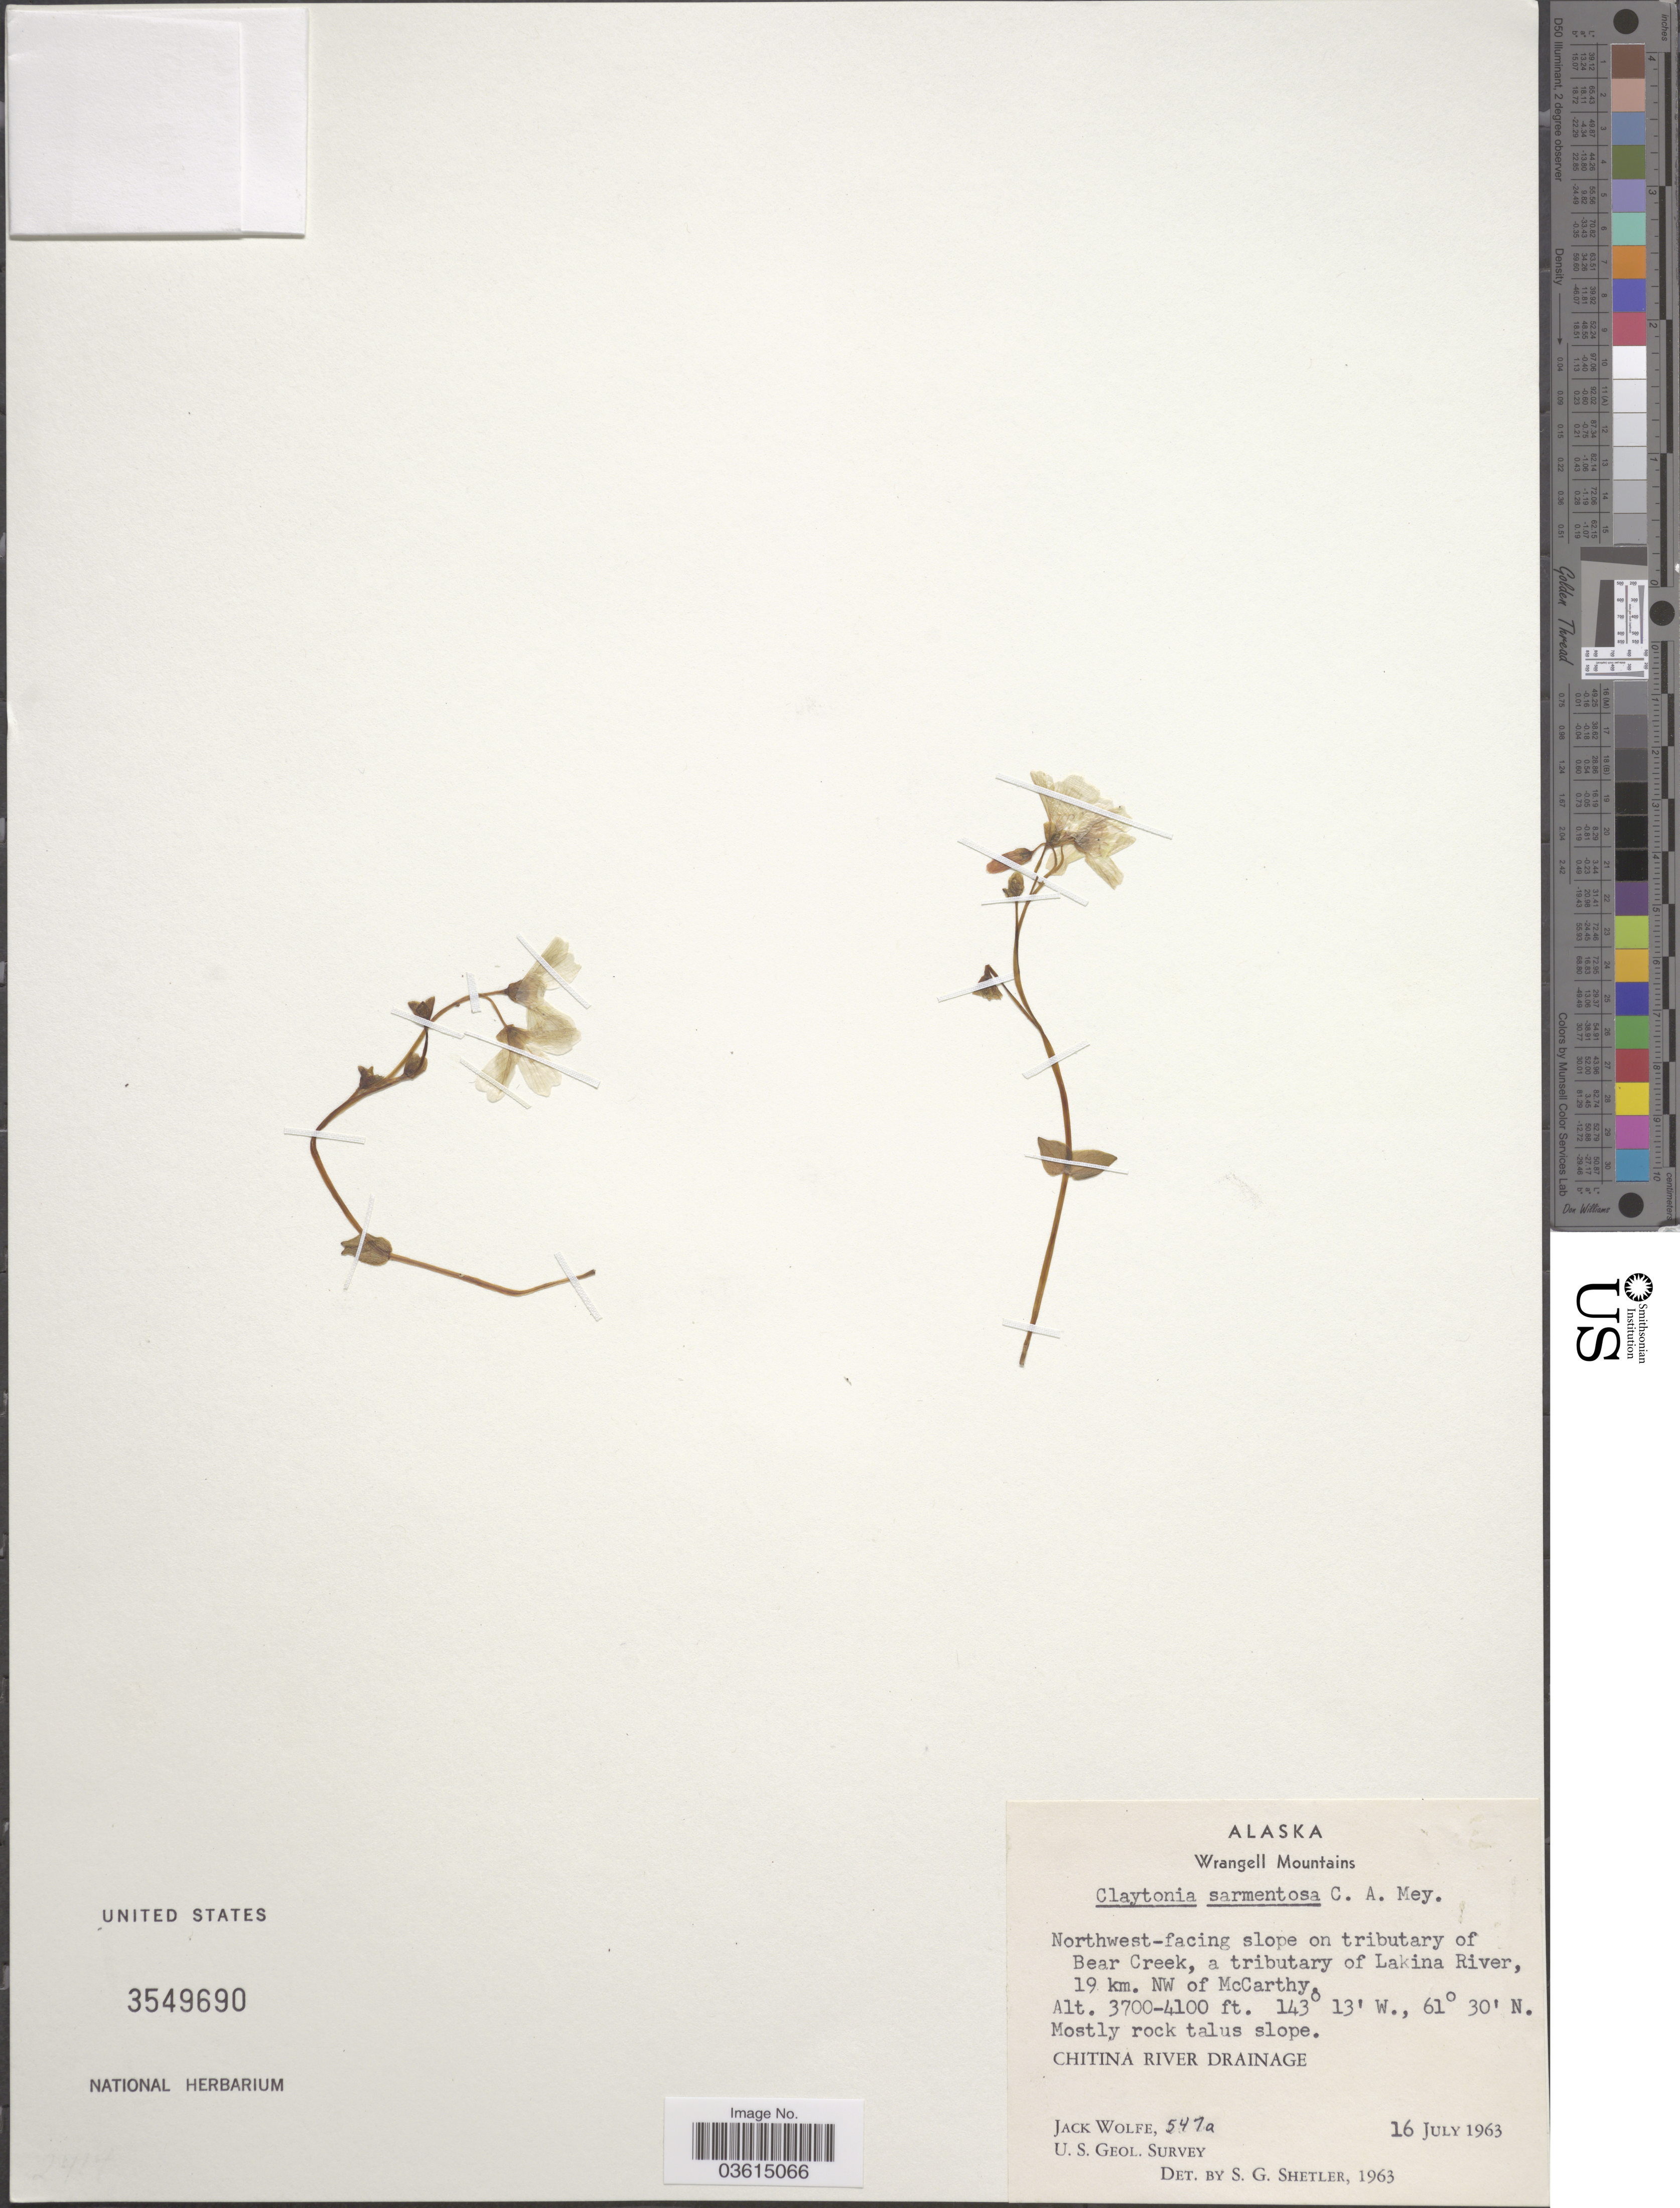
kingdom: Plantae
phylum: Tracheophyta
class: Magnoliopsida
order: Caryophyllales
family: Montiaceae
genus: Claytonia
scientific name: Claytonia sarmentosa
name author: C.A. Mey.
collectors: J. Wolfe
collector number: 547a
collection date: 1963-07-16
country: United States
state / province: Alaska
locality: Wrangell Mountains. Northwest-facing slope on tributary of Bear Creek, a tributary of Lakina River, 19 km. NW of McCarthy. Chitina River Drainage.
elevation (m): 1128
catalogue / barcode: US 3549690